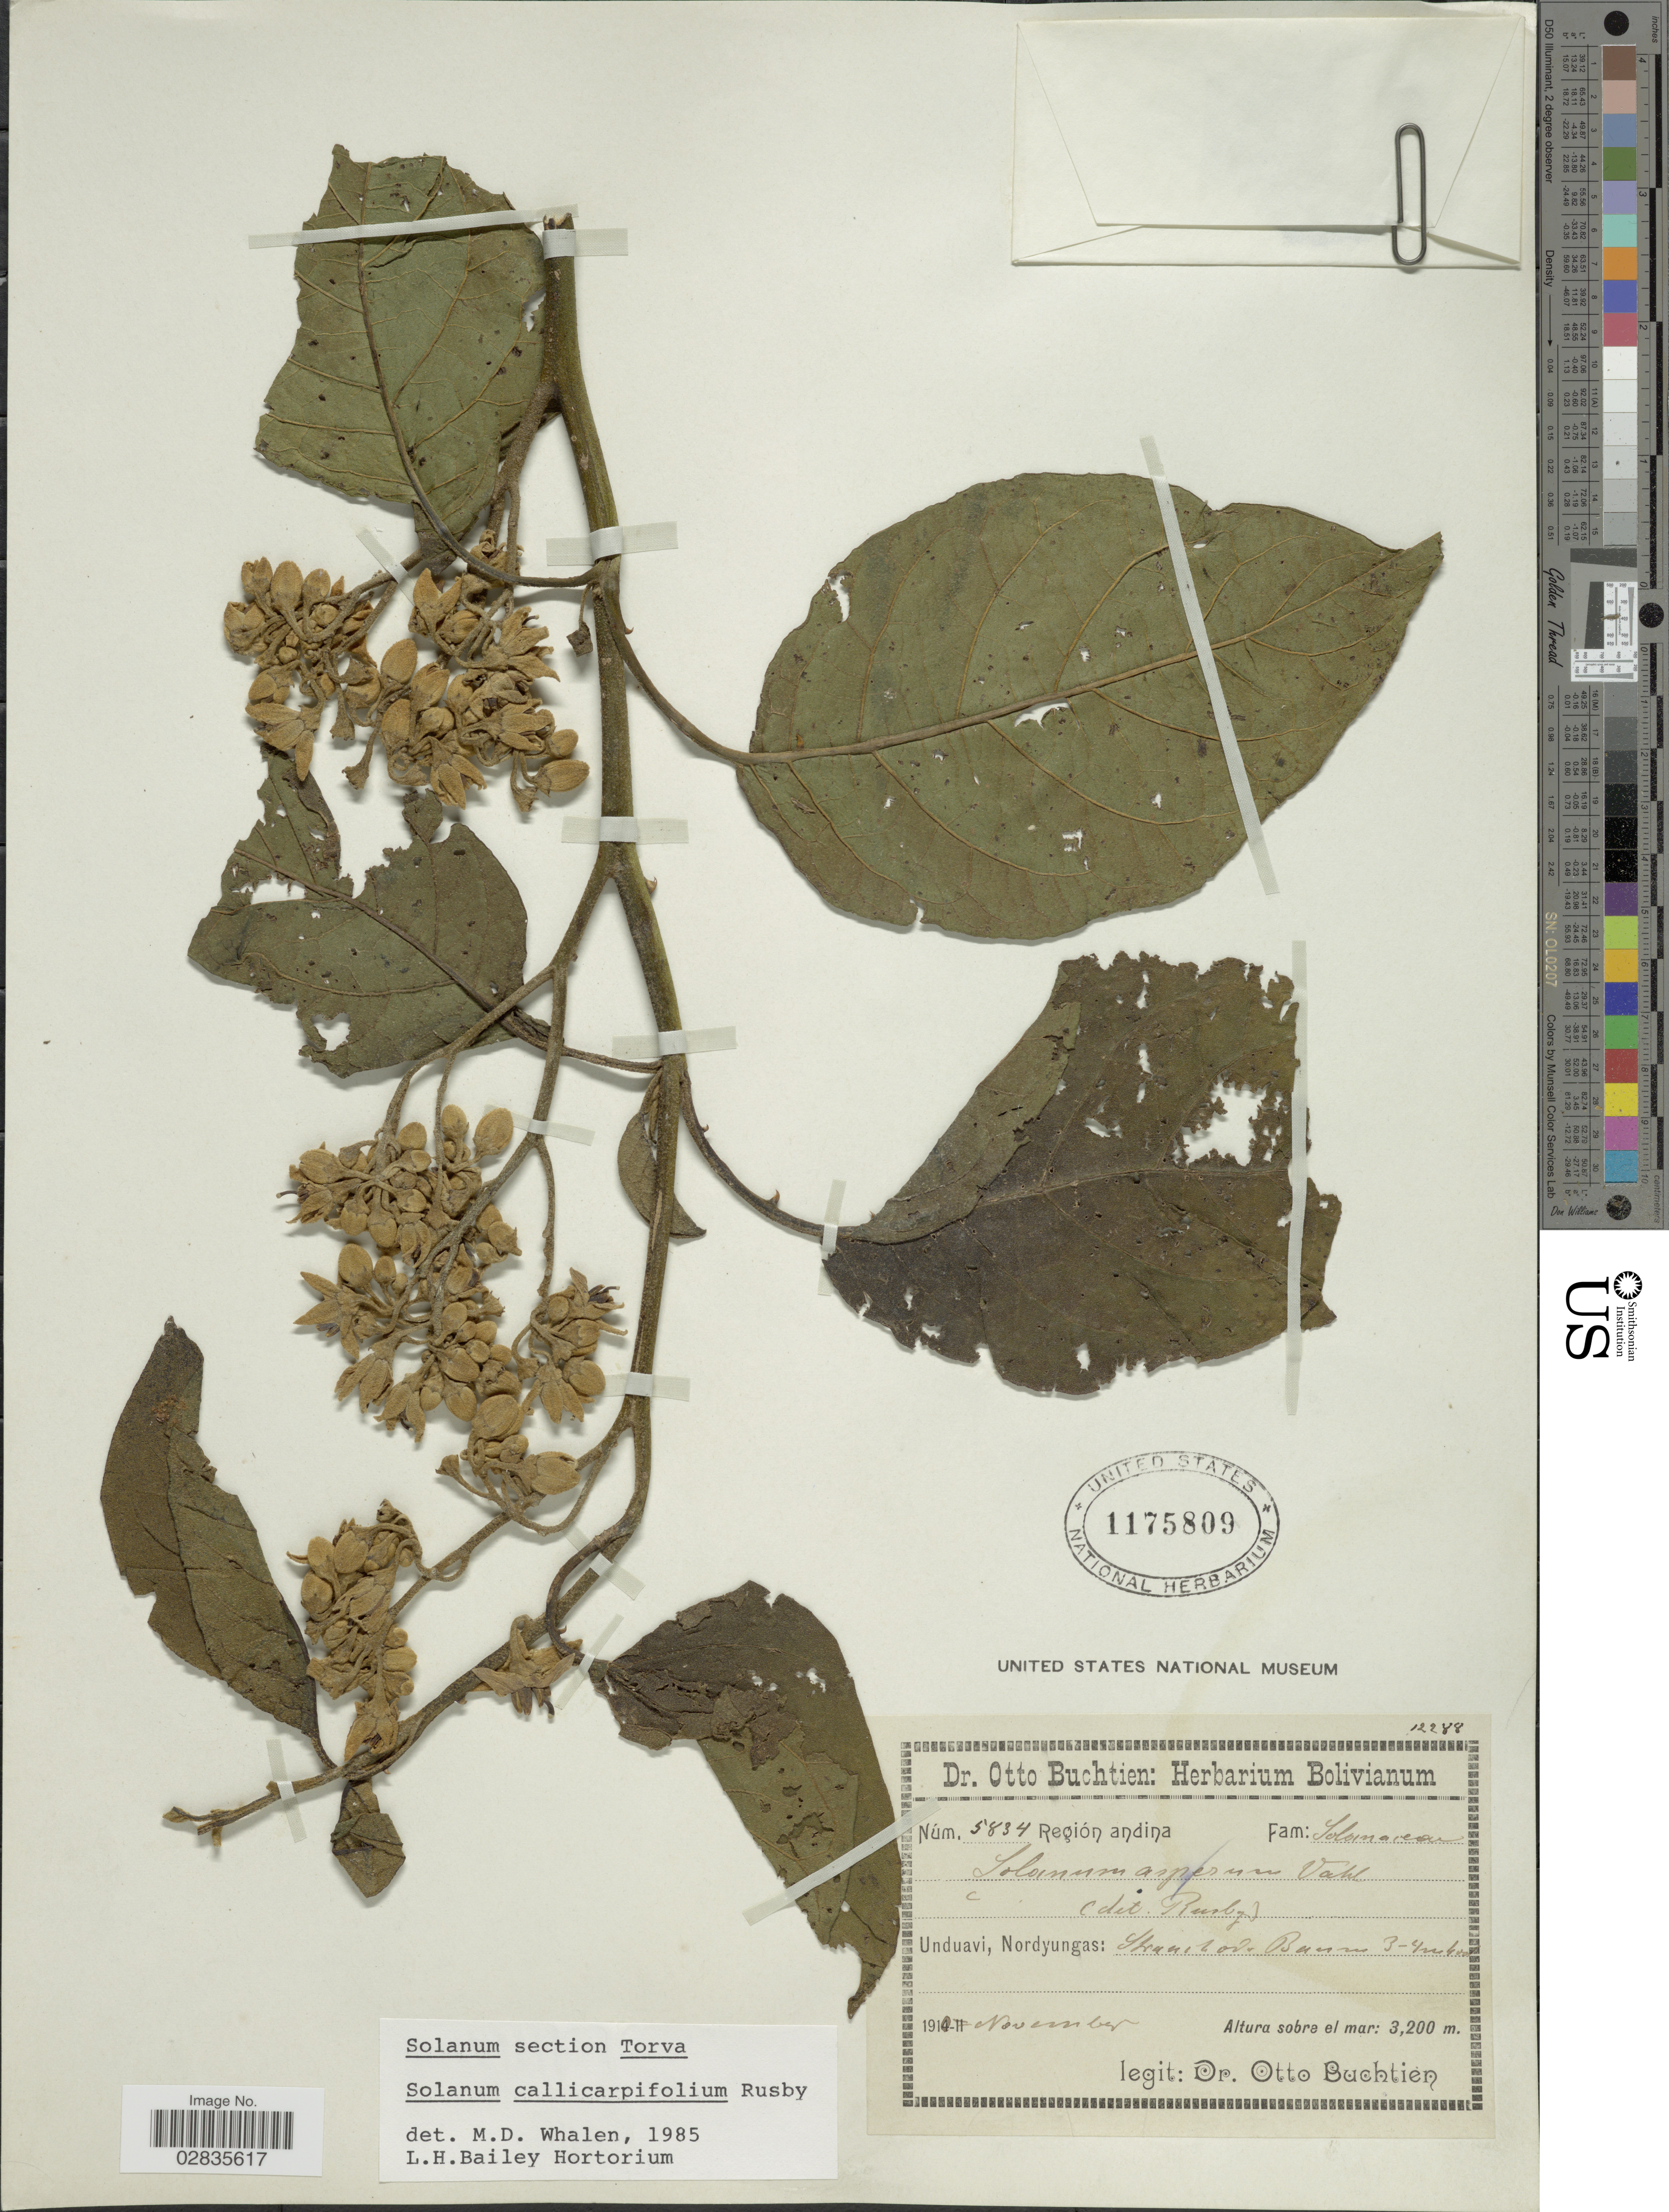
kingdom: Plantae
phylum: Tracheophyta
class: Magnoliopsida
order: Solanales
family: Solanaceae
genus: Solanum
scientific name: Solanum callicarpifolium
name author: Kunth & Bouché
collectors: O. Buchtien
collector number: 5834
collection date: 1910-11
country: Bolivia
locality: Unduavi, Nordyungas.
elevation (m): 3200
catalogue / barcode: US 1175809